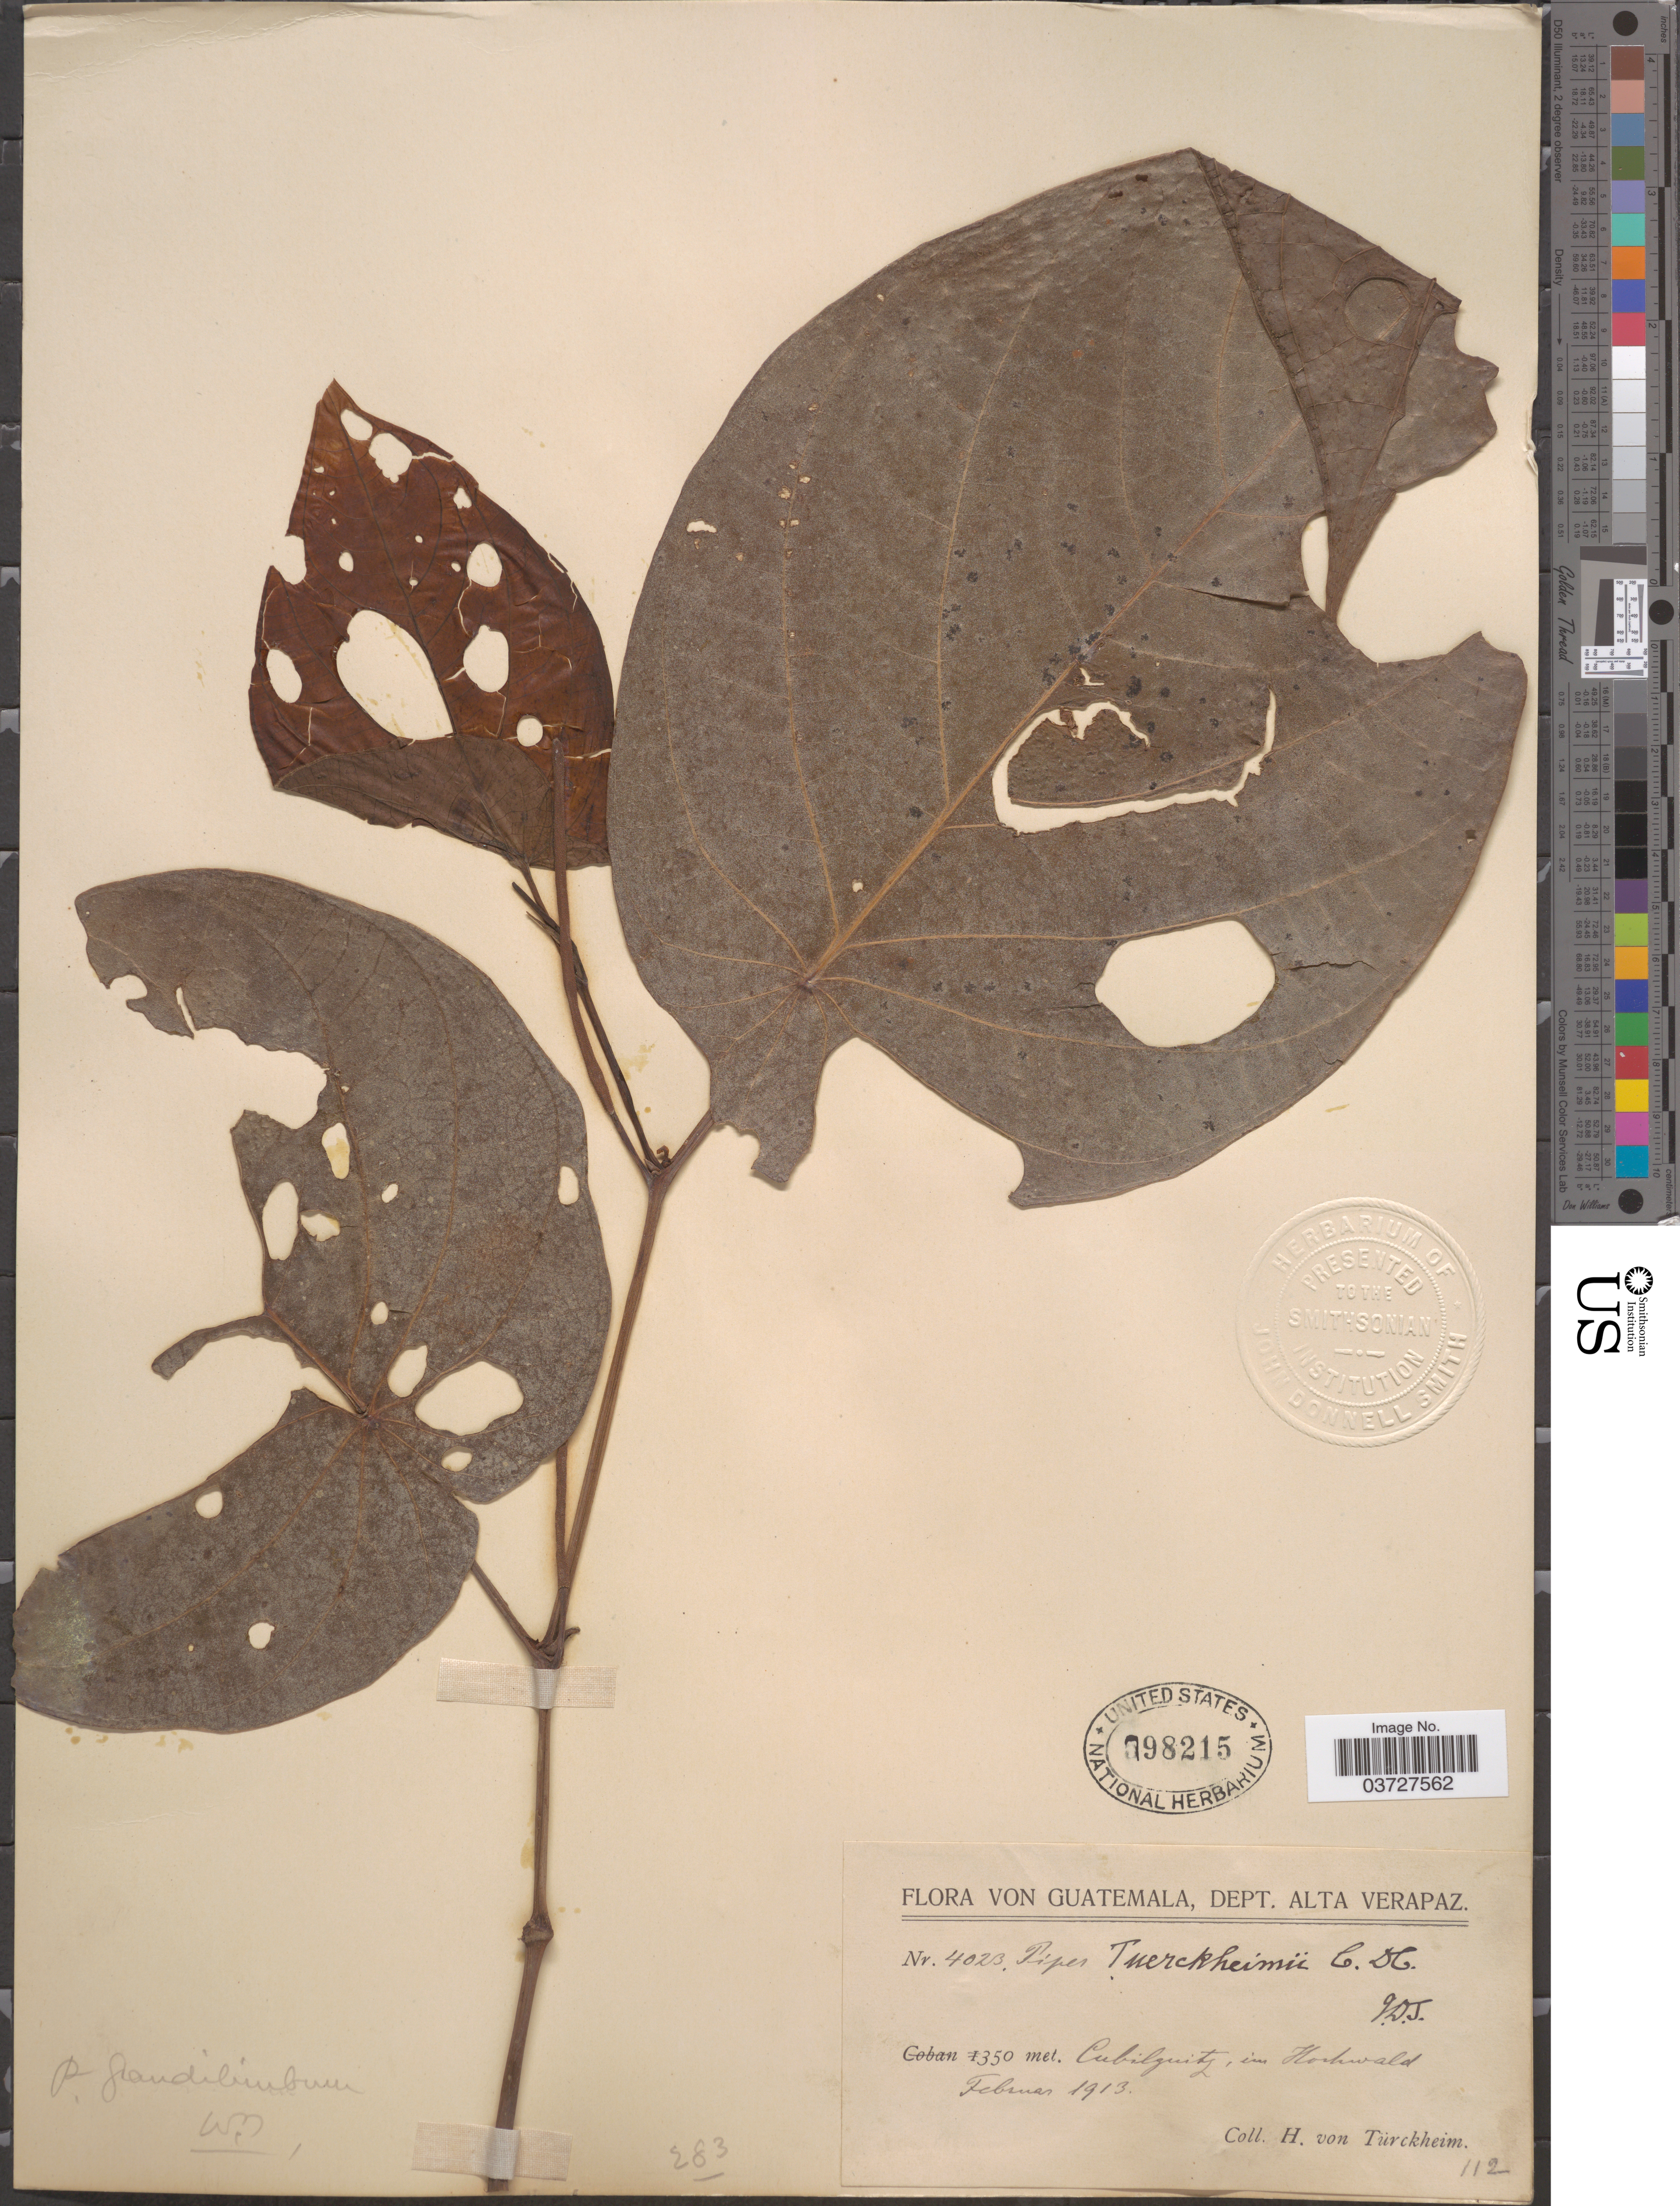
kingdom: Plantae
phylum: Tracheophyta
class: Magnoliopsida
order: Piperales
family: Piperaceae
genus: Piper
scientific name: Piper grandilimbum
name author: C. DC.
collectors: H. von Türckheim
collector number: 4023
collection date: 1913-02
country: Guatemala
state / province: Alta Verapaz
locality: Dept. Alta Verapaz. Cubilquitz, im Hochwald.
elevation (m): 350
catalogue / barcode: US 798215